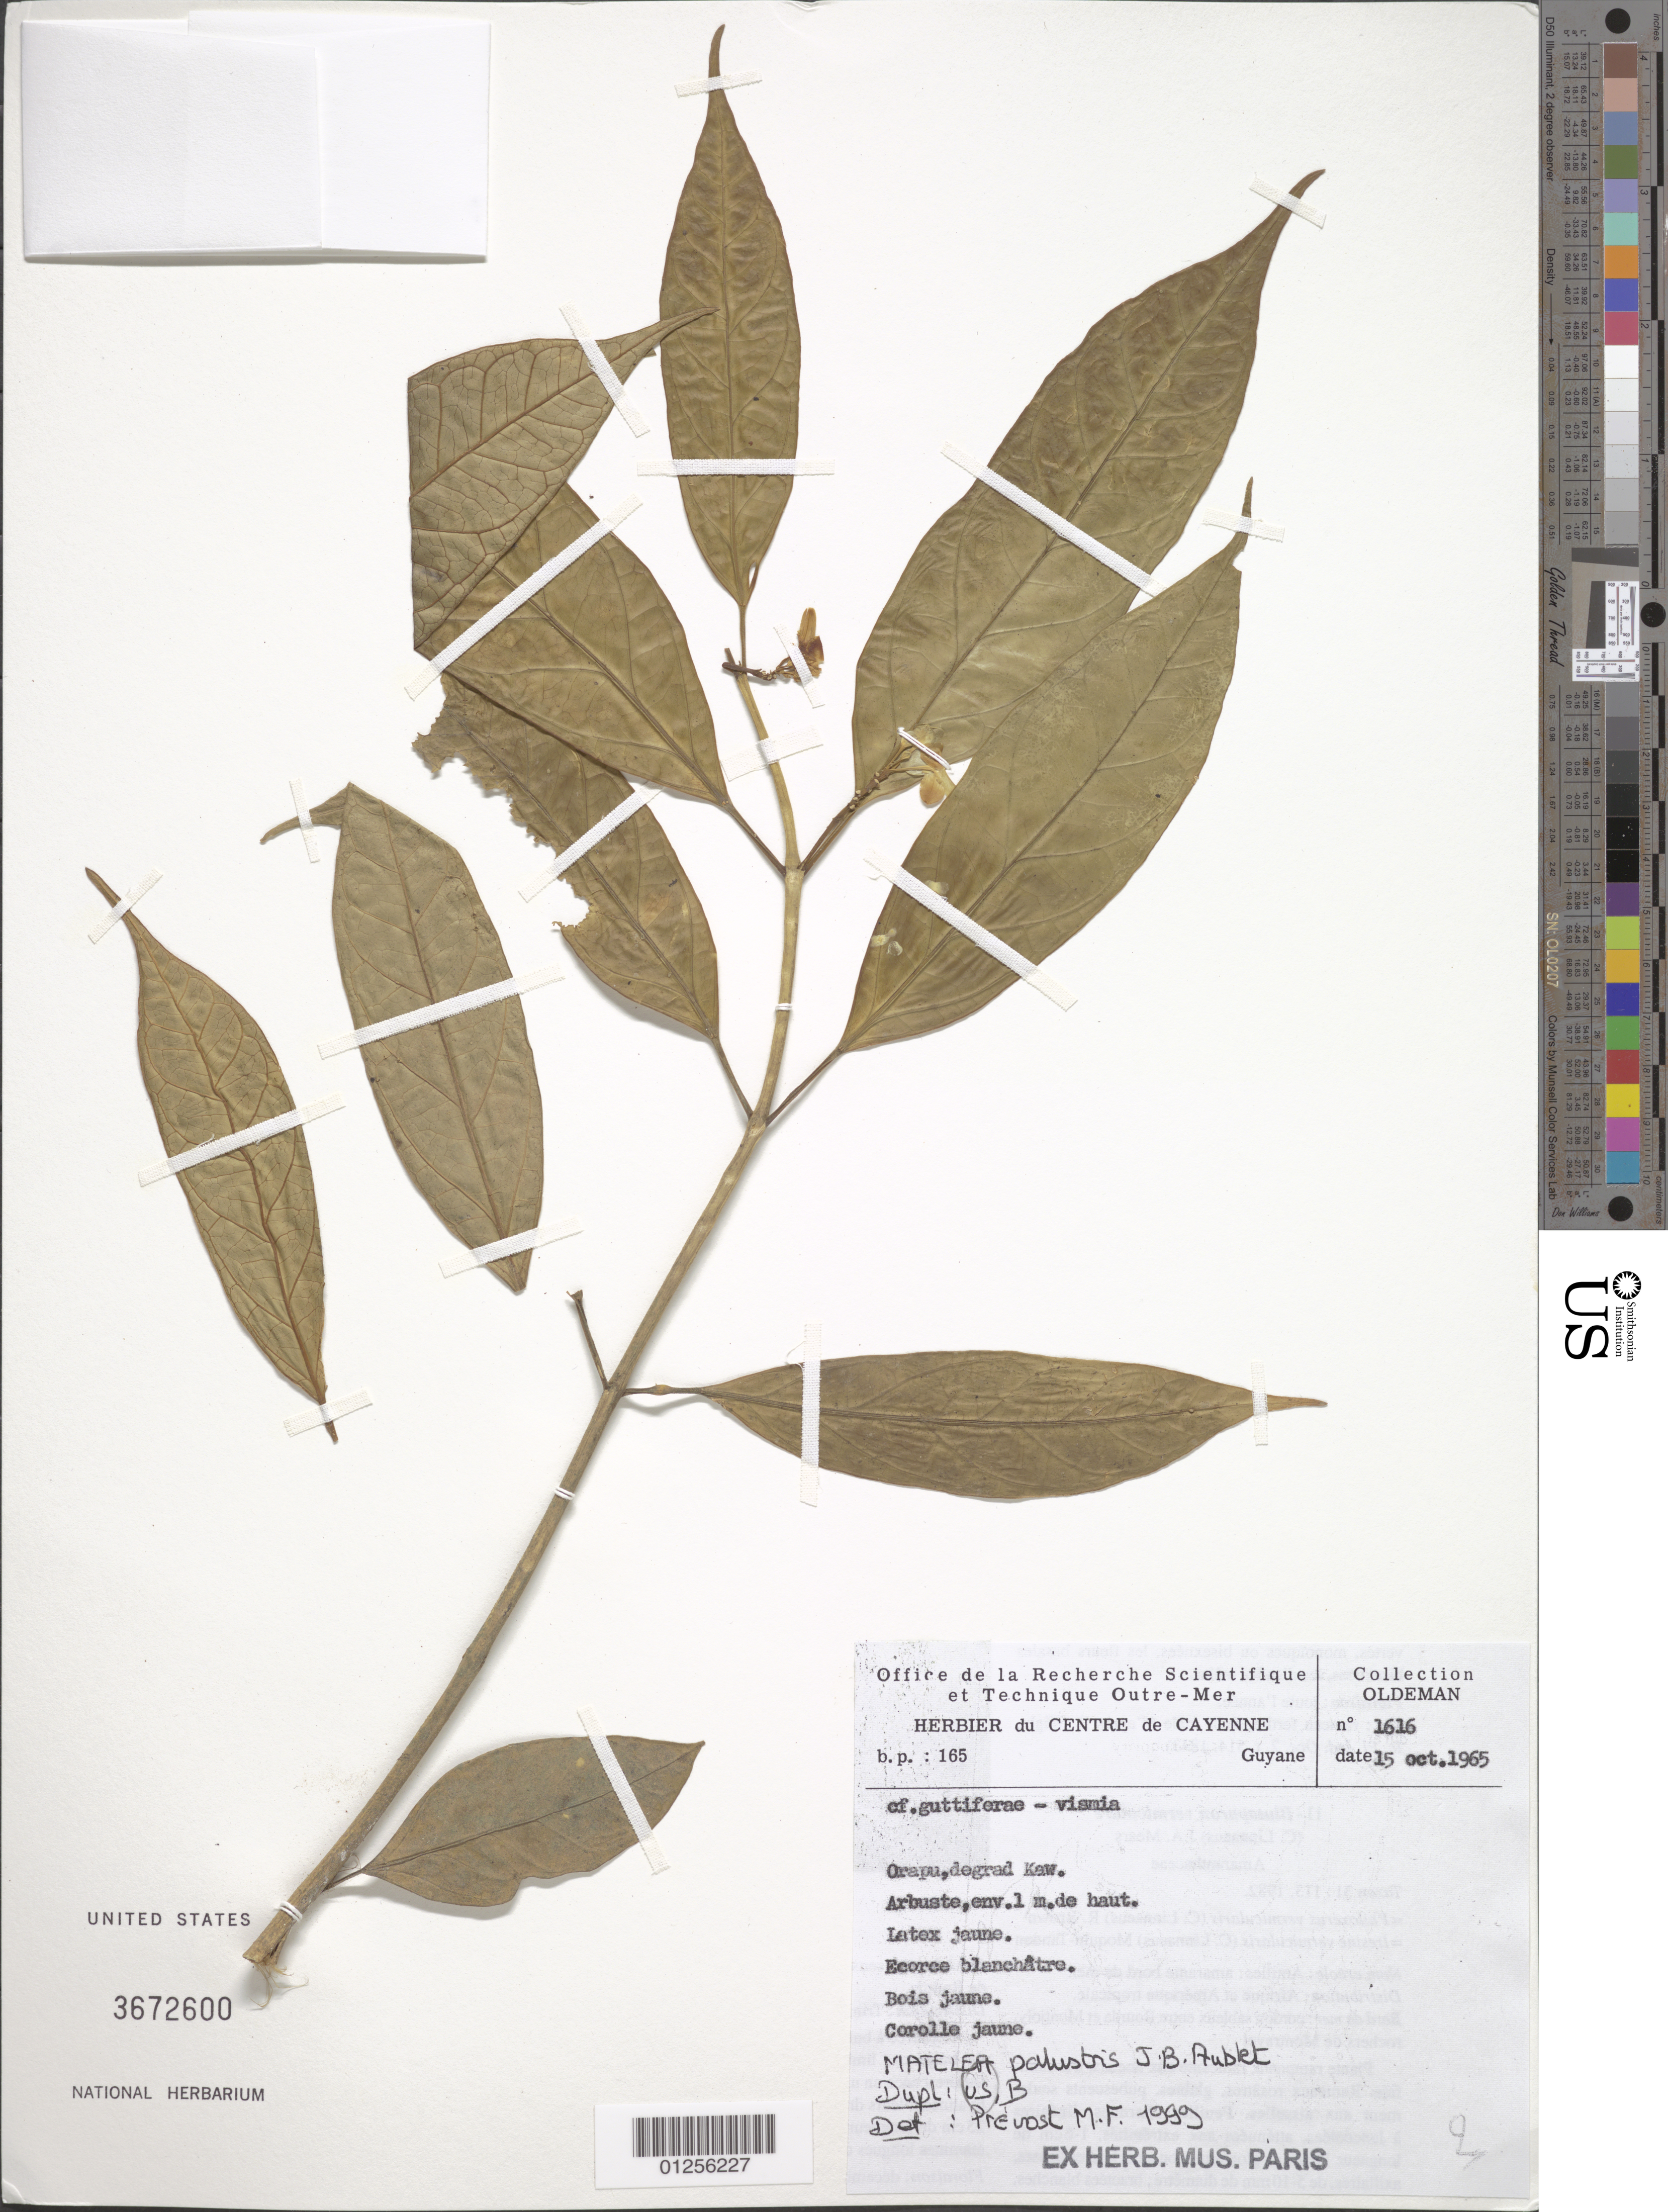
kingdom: Plantae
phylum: Tracheophyta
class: Magnoliopsida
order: Gentianales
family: Apocynaceae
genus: Matelea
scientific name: Matelea palustris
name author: Aubl.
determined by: Prévost, M.-F.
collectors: R. Oldeman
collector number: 1616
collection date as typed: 15 October 1965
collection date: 1965-10-15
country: French Guiana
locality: Orapu, degrad Kaw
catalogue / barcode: US 3672600